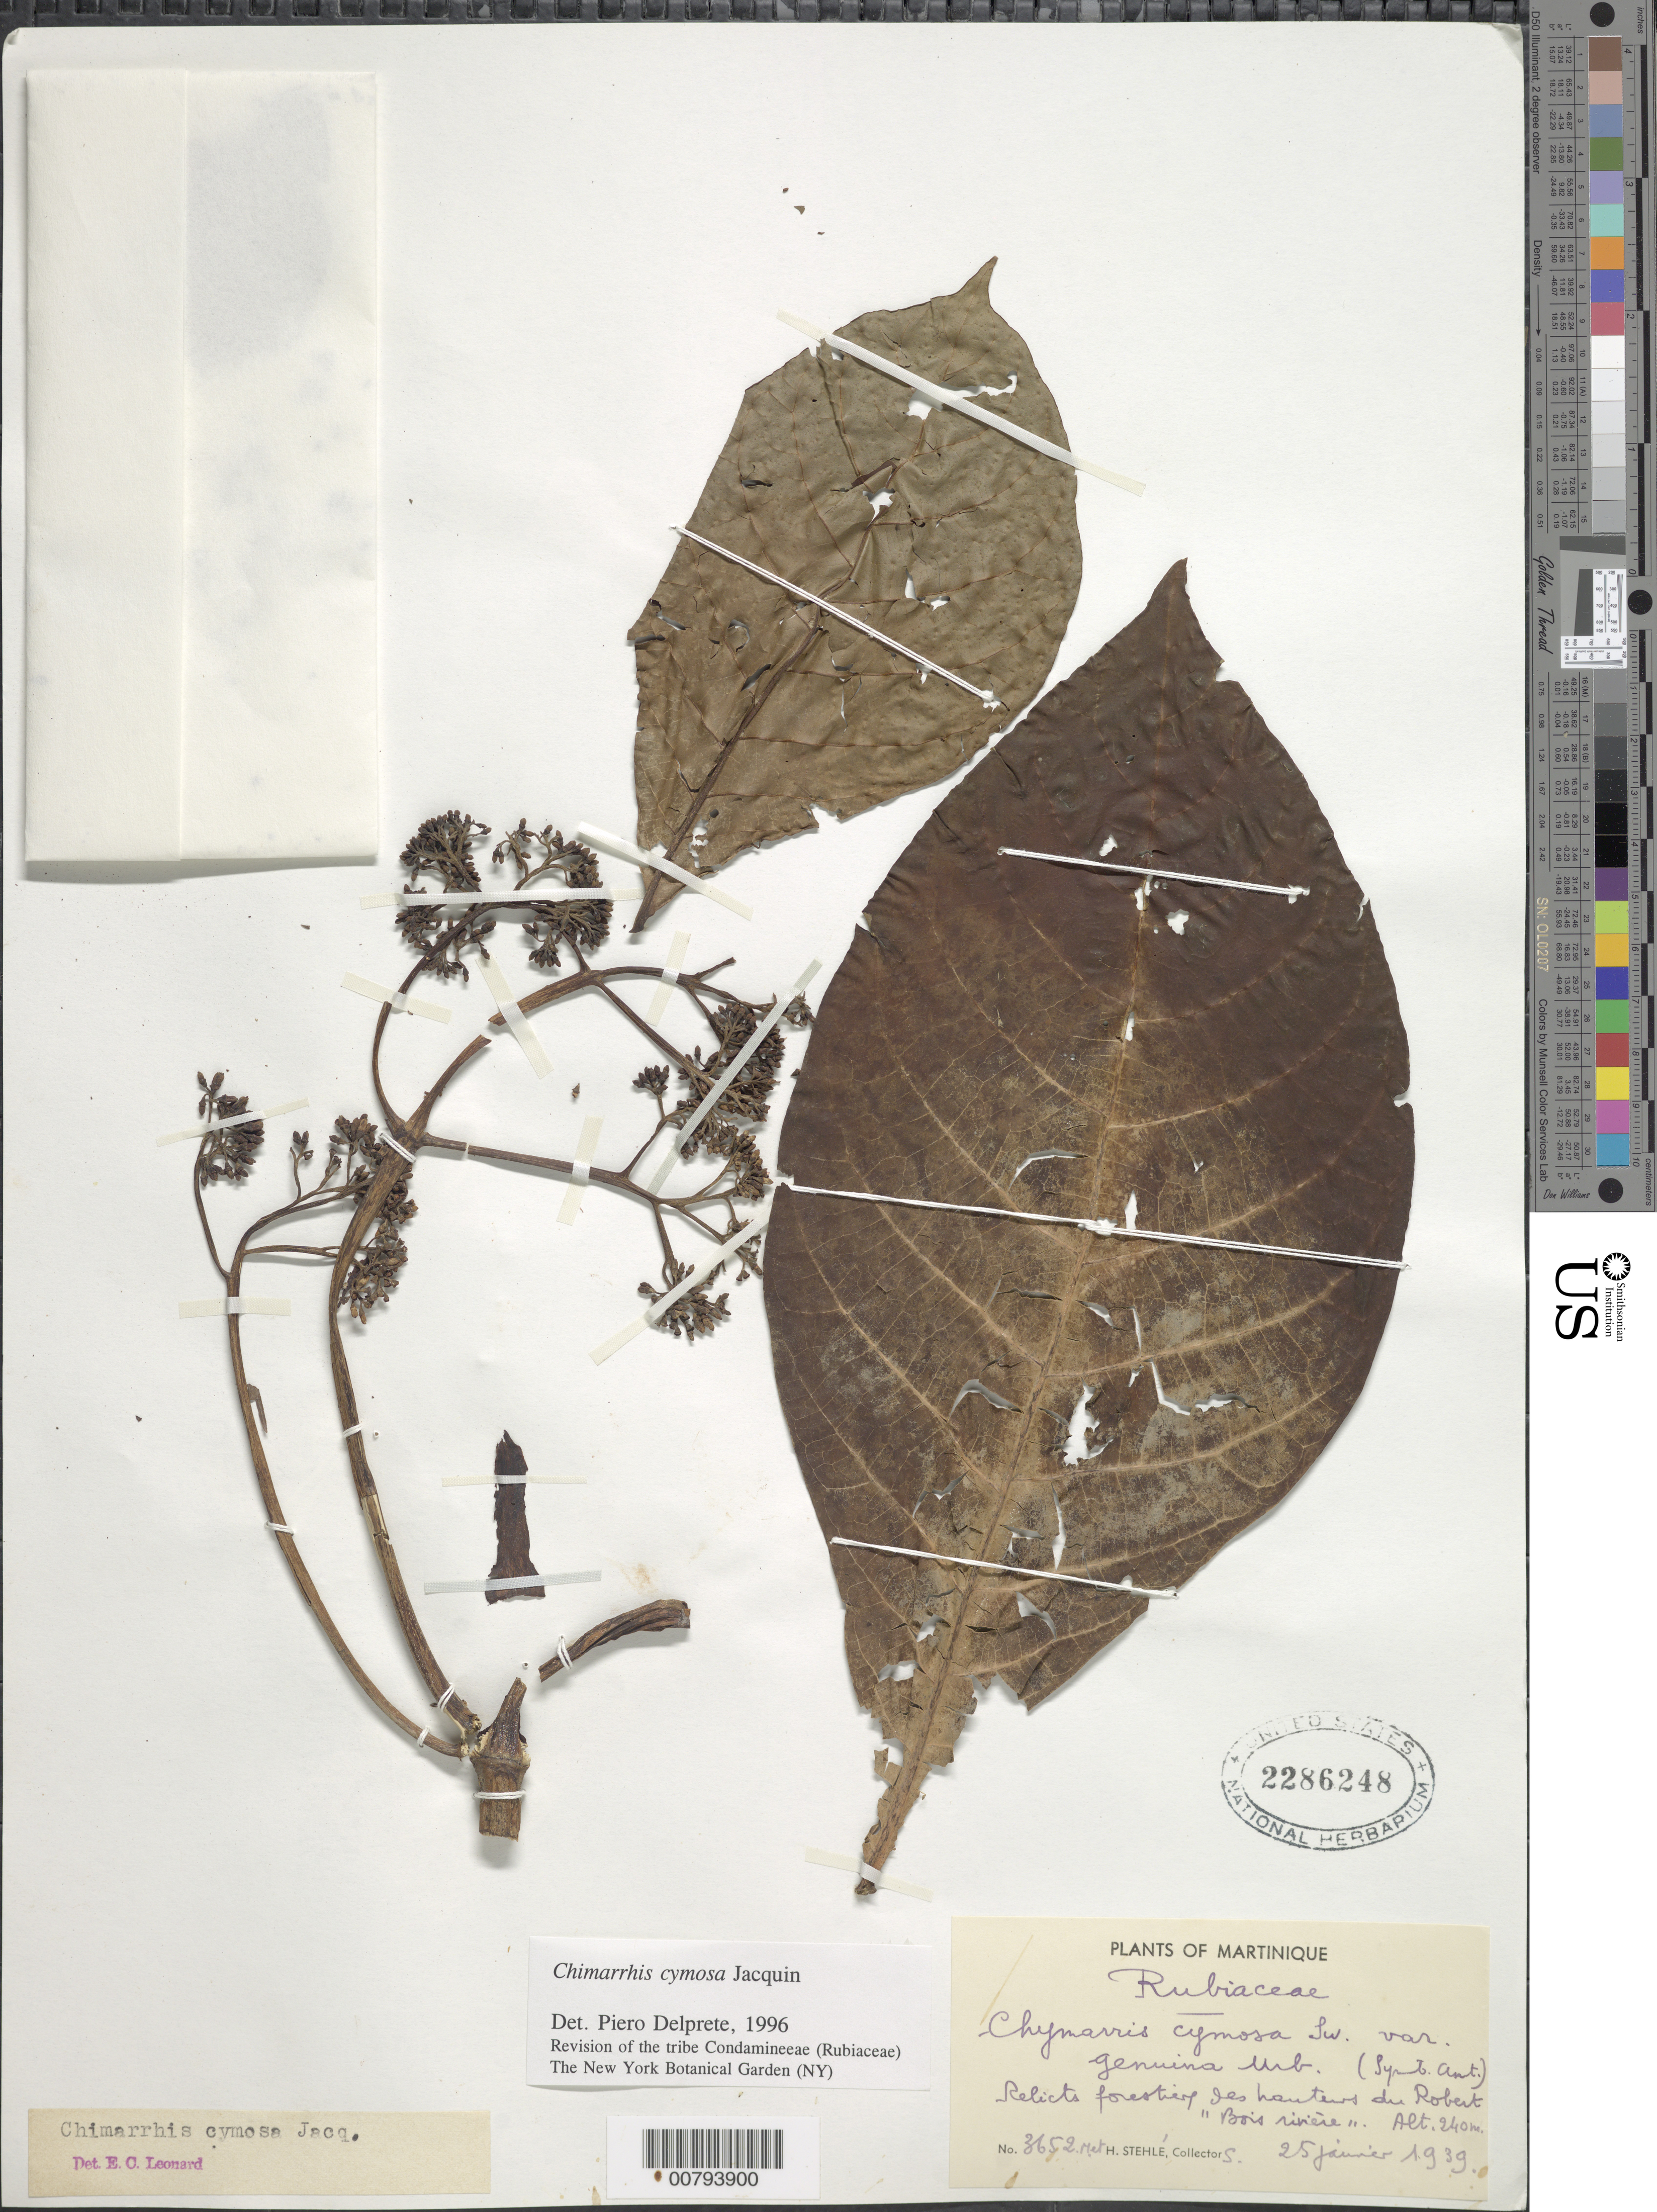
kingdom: Plantae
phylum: Tracheophyta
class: Magnoliopsida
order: Gentianales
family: Rubiaceae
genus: Chimarrhis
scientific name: Chimarrhis cymosa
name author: Jacq.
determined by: Leonard, Emery C., (US)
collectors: H. Stehlé & M. Stehlé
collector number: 3652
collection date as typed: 25 Jan 1939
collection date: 1939-01-25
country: Martinique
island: Martinique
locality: Des hauteurs du Robert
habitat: Relicts forestiers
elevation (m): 240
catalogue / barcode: US 2286248